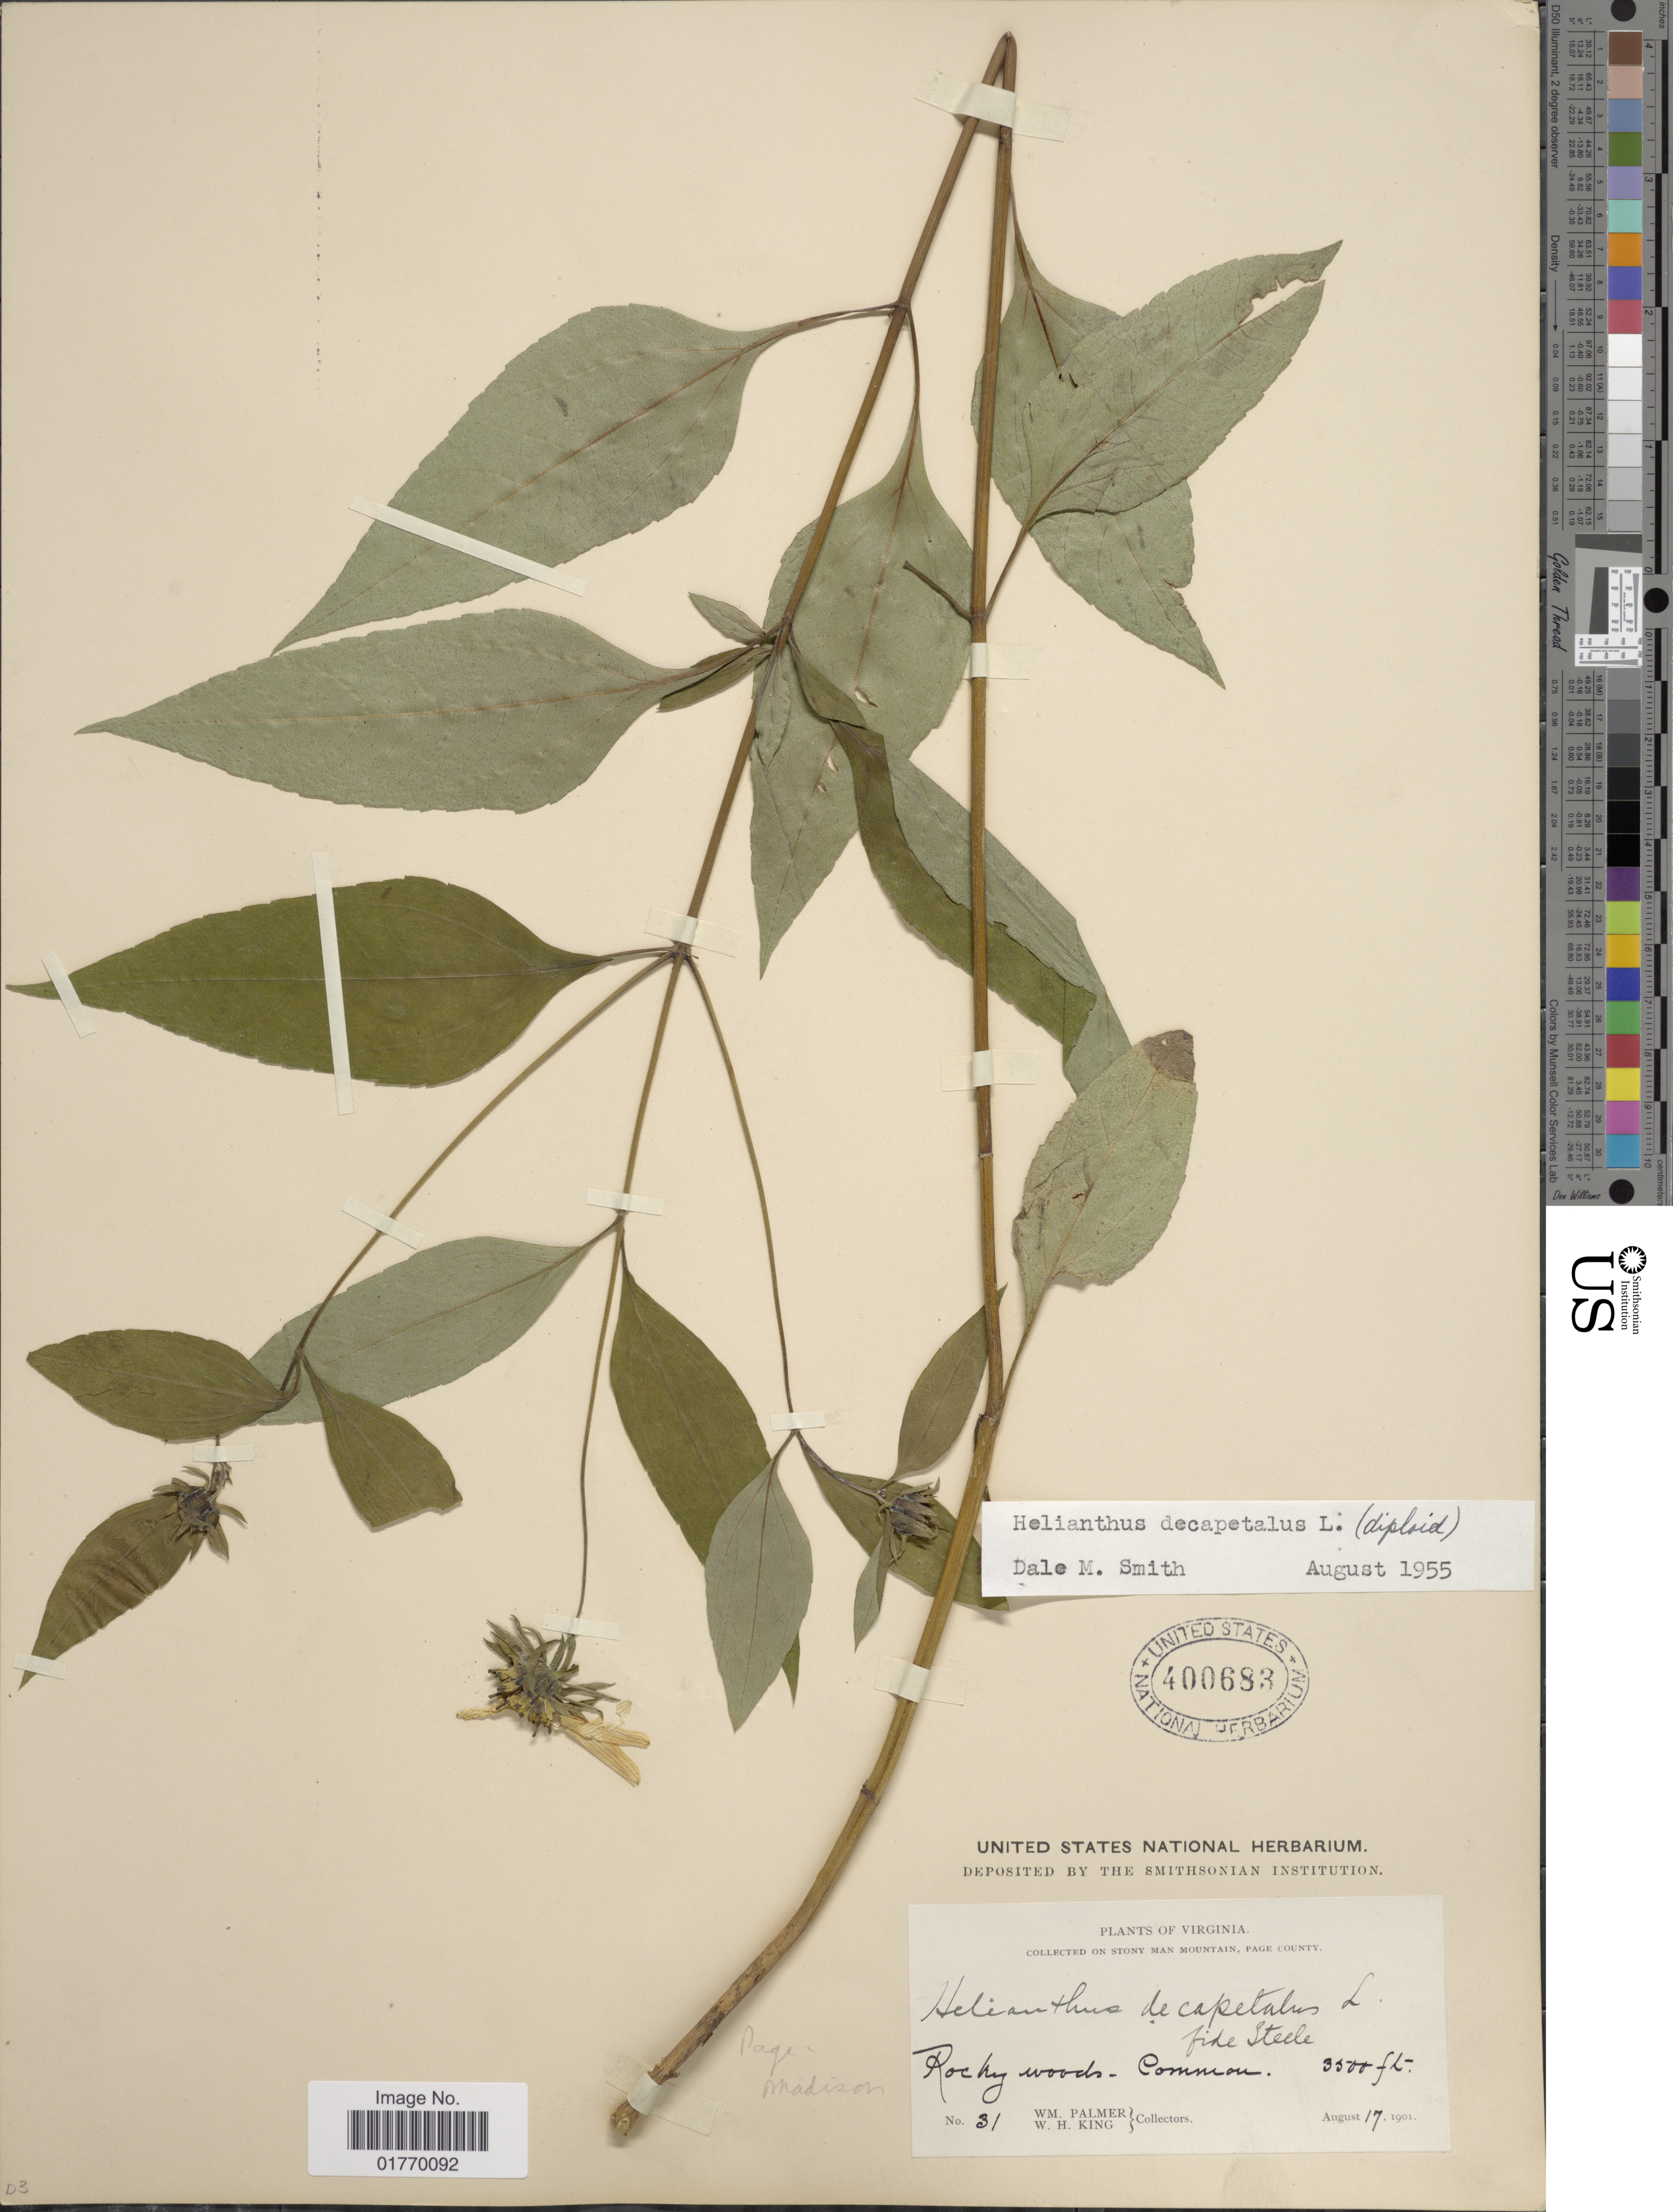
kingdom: Plantae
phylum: Tracheophyta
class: Magnoliopsida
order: Asterales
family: Asteraceae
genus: Helianthus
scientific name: Helianthus decapetalus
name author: L.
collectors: W. Palmer & W. H. King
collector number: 31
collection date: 1901-08-17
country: United States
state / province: Virginia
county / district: Page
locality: On Stony Man Mountains, Page County, Rocky woods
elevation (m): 1067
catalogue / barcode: US 400683